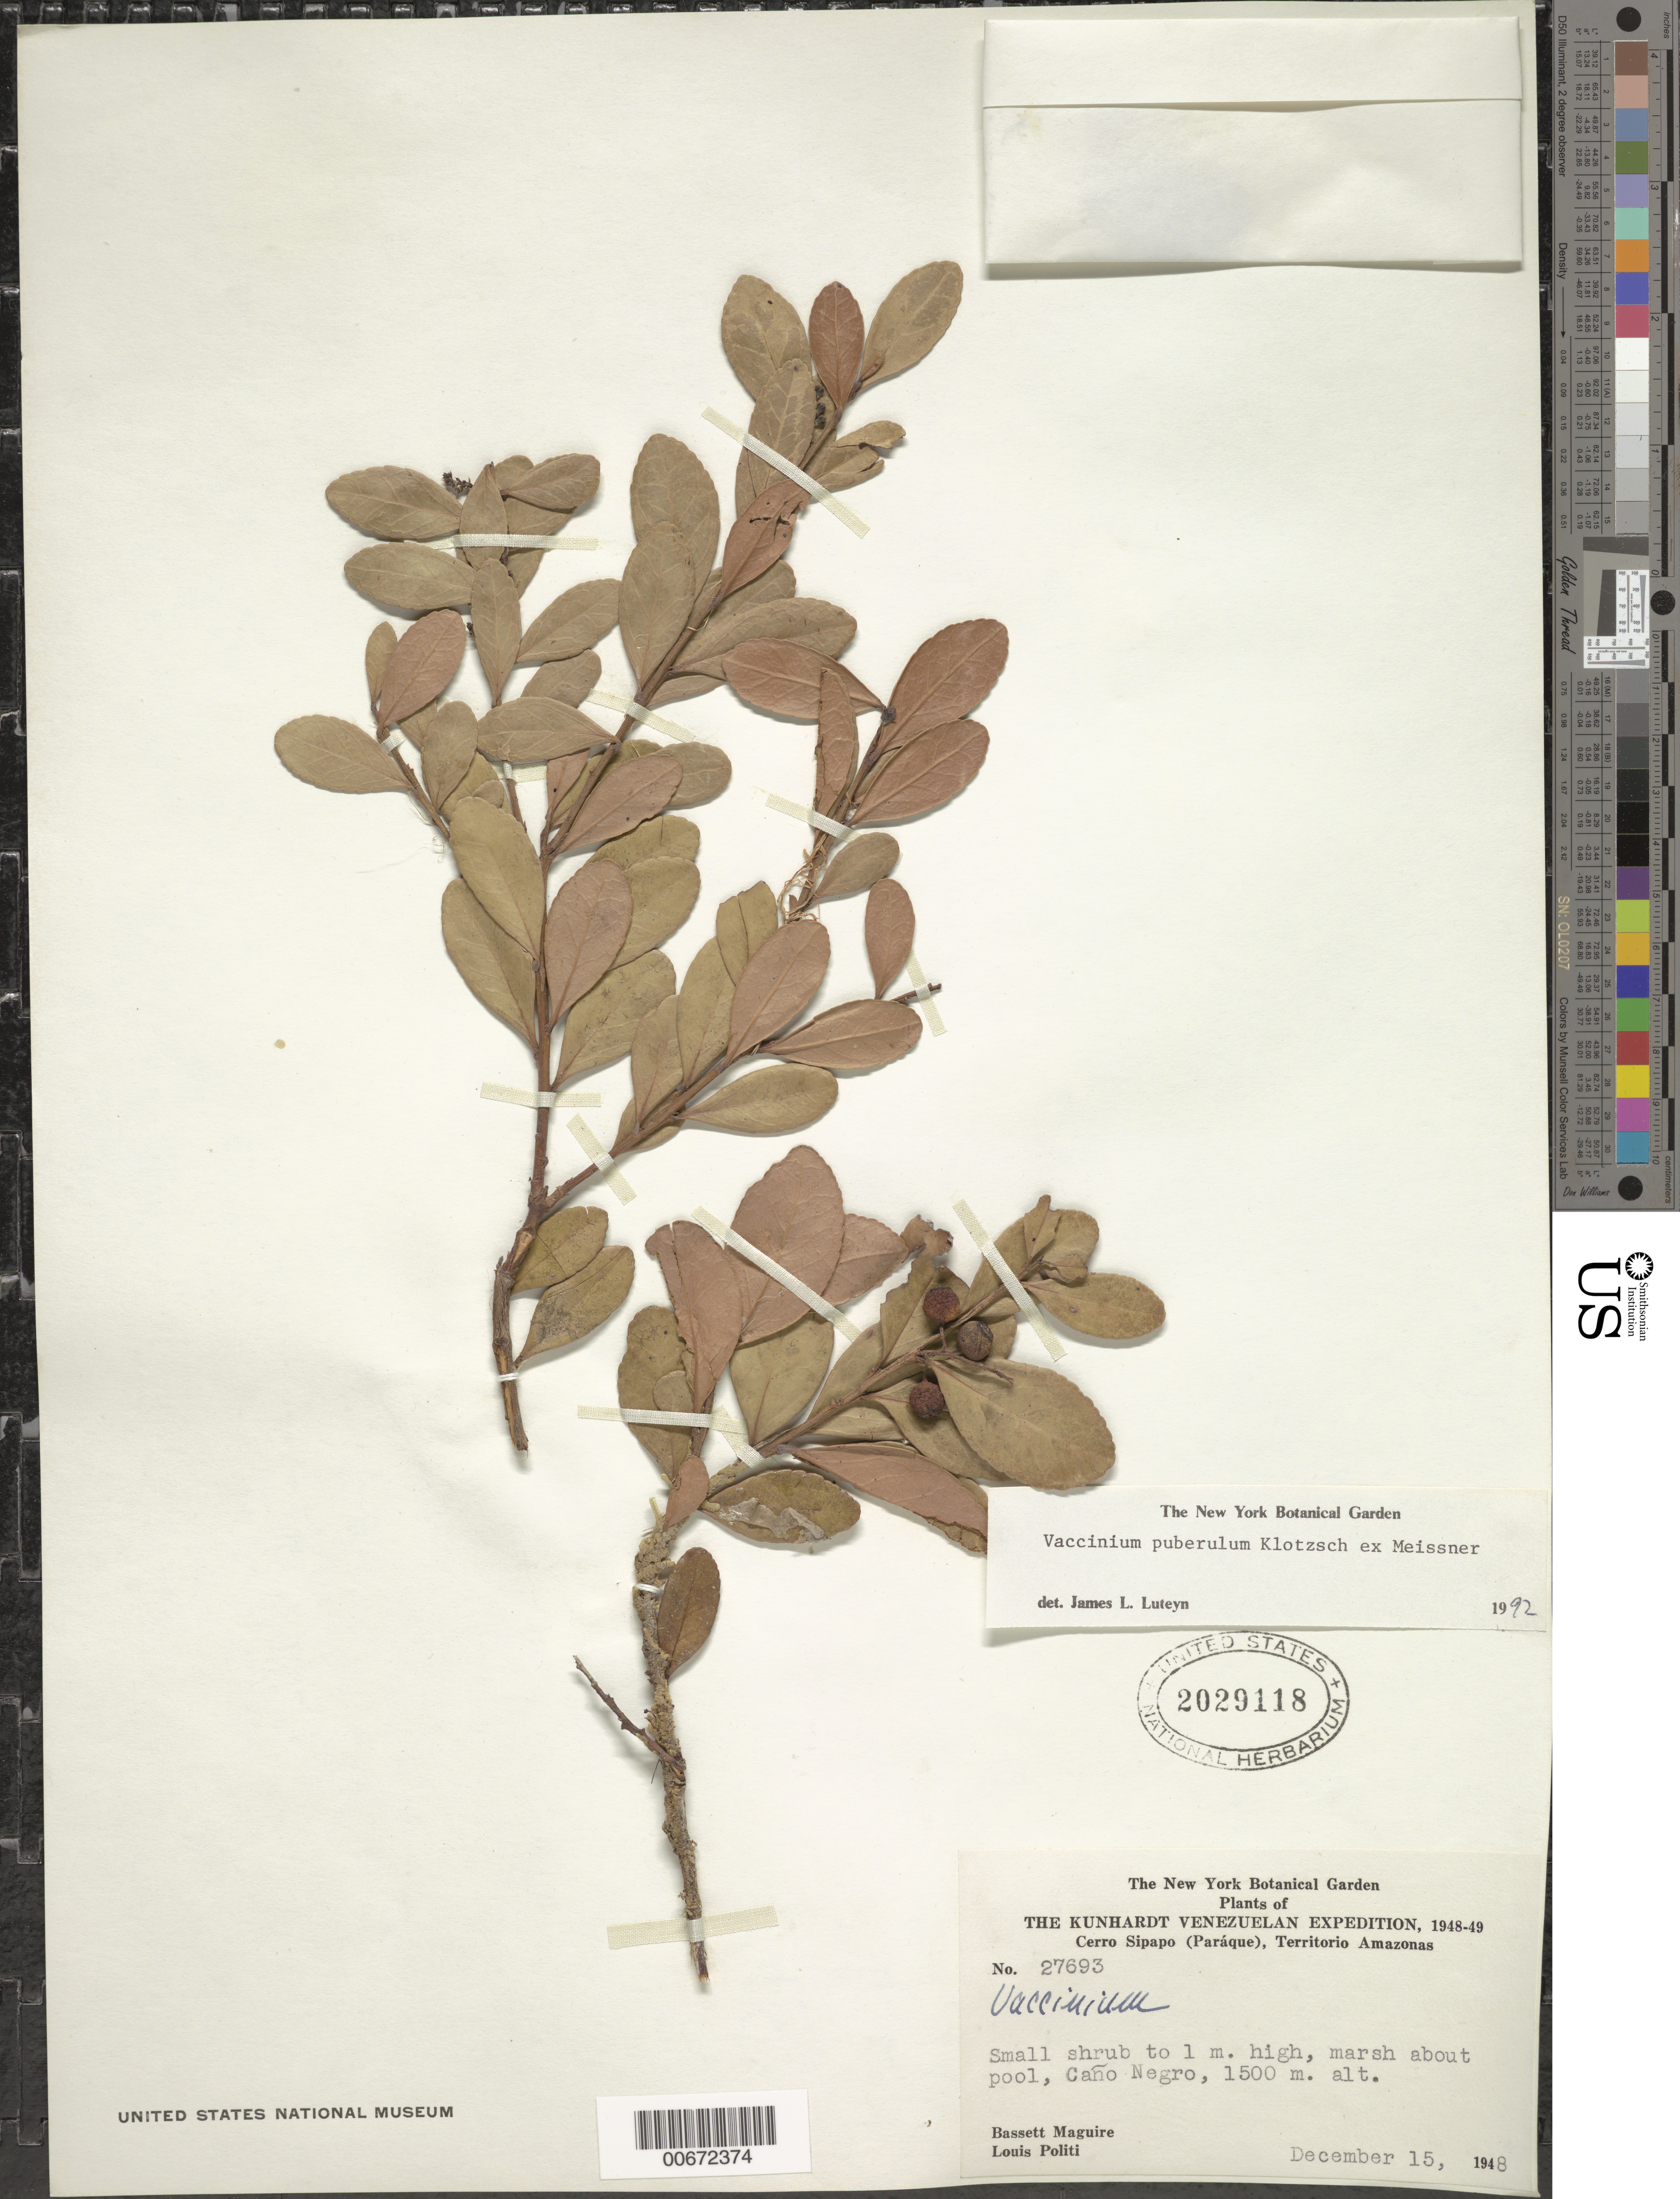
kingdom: Plantae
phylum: Tracheophyta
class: Magnoliopsida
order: Ericales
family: Ericaceae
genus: Vaccinium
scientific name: Vaccinium puberulum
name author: Klotzsch ex Meisn.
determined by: Luteyn, J. L.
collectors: B. Maguire & L. Politi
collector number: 27693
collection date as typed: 15-Dec-48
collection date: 1948-12-15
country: Venezuela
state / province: Amazonas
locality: Cerro Sipapo (Paráque), Caño Negro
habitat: Marsh around pool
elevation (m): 1500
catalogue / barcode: US 2029118